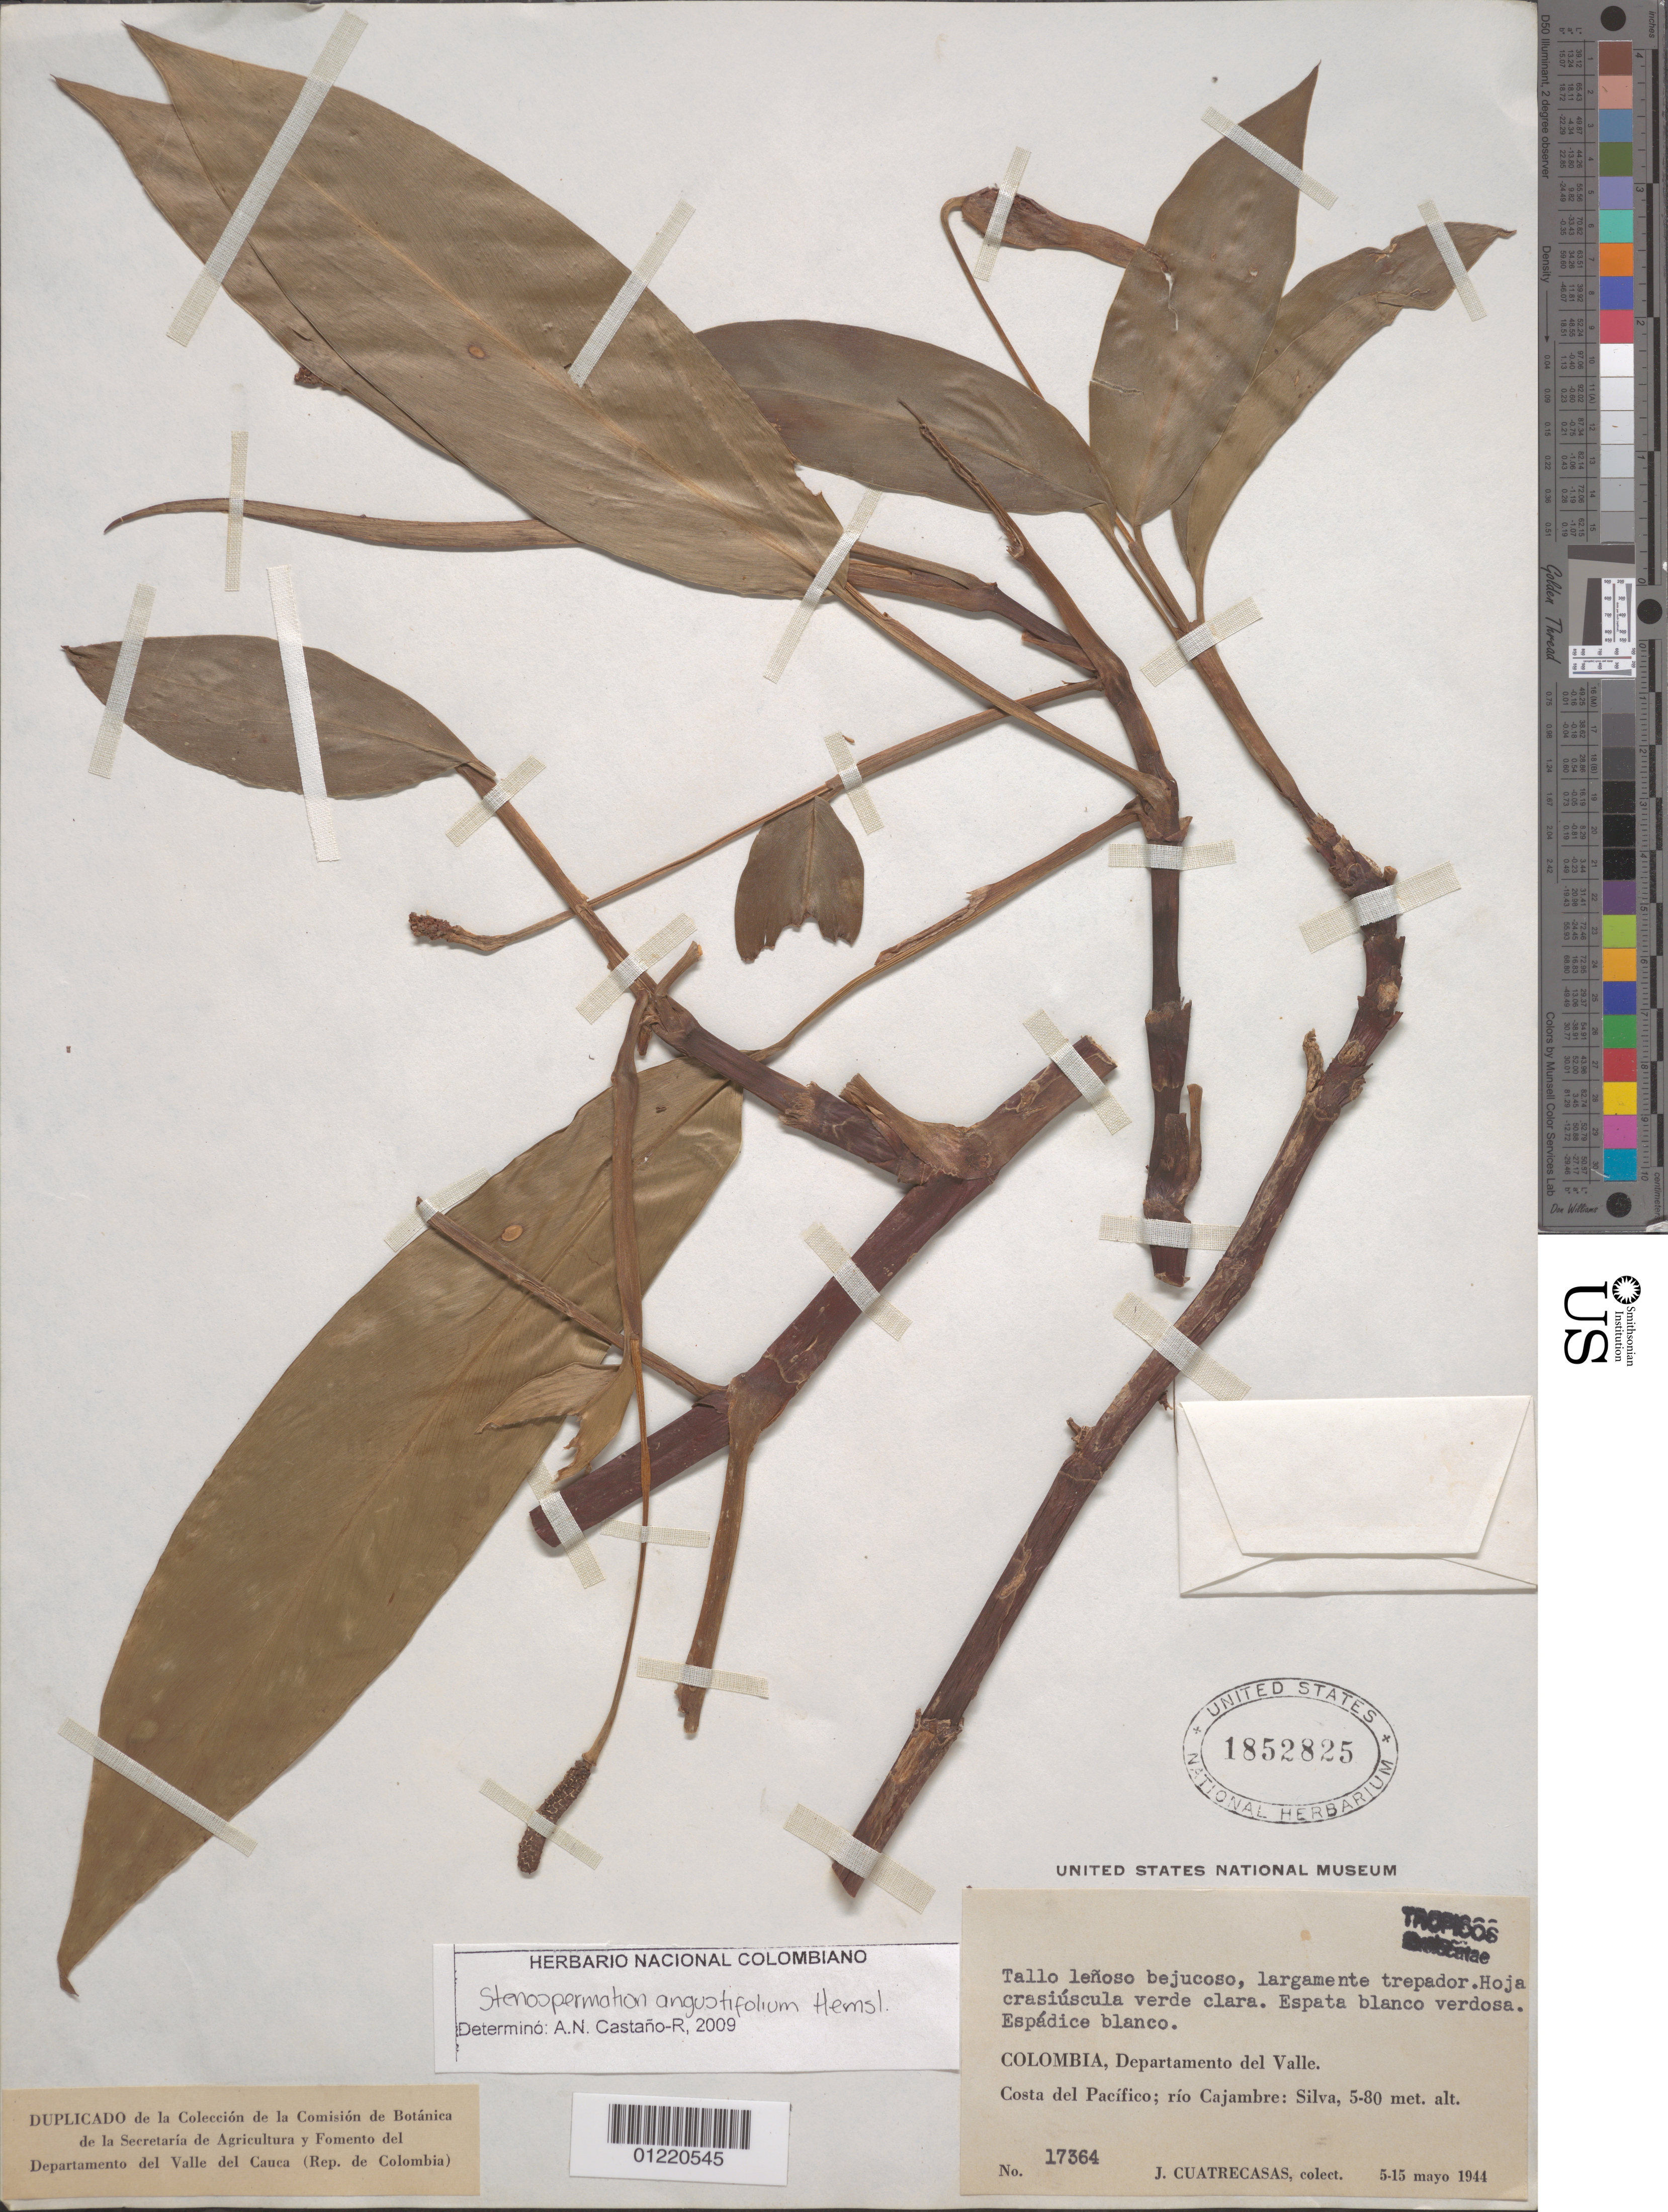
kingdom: Plantae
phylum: Tracheophyta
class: Liliopsida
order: Alismatales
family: Araceae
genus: Stenospermation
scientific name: Stenospermation angustifolium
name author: Hemsl.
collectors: J. Cuatrecasas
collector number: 17364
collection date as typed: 05 May 1944 to 15 May 1944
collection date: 1944-05-05/1944-05-15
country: Colombia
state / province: Valle del Cauca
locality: Costa de Pacifico, Rio Cajambre.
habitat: bosque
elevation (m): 5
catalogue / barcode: US 1852825